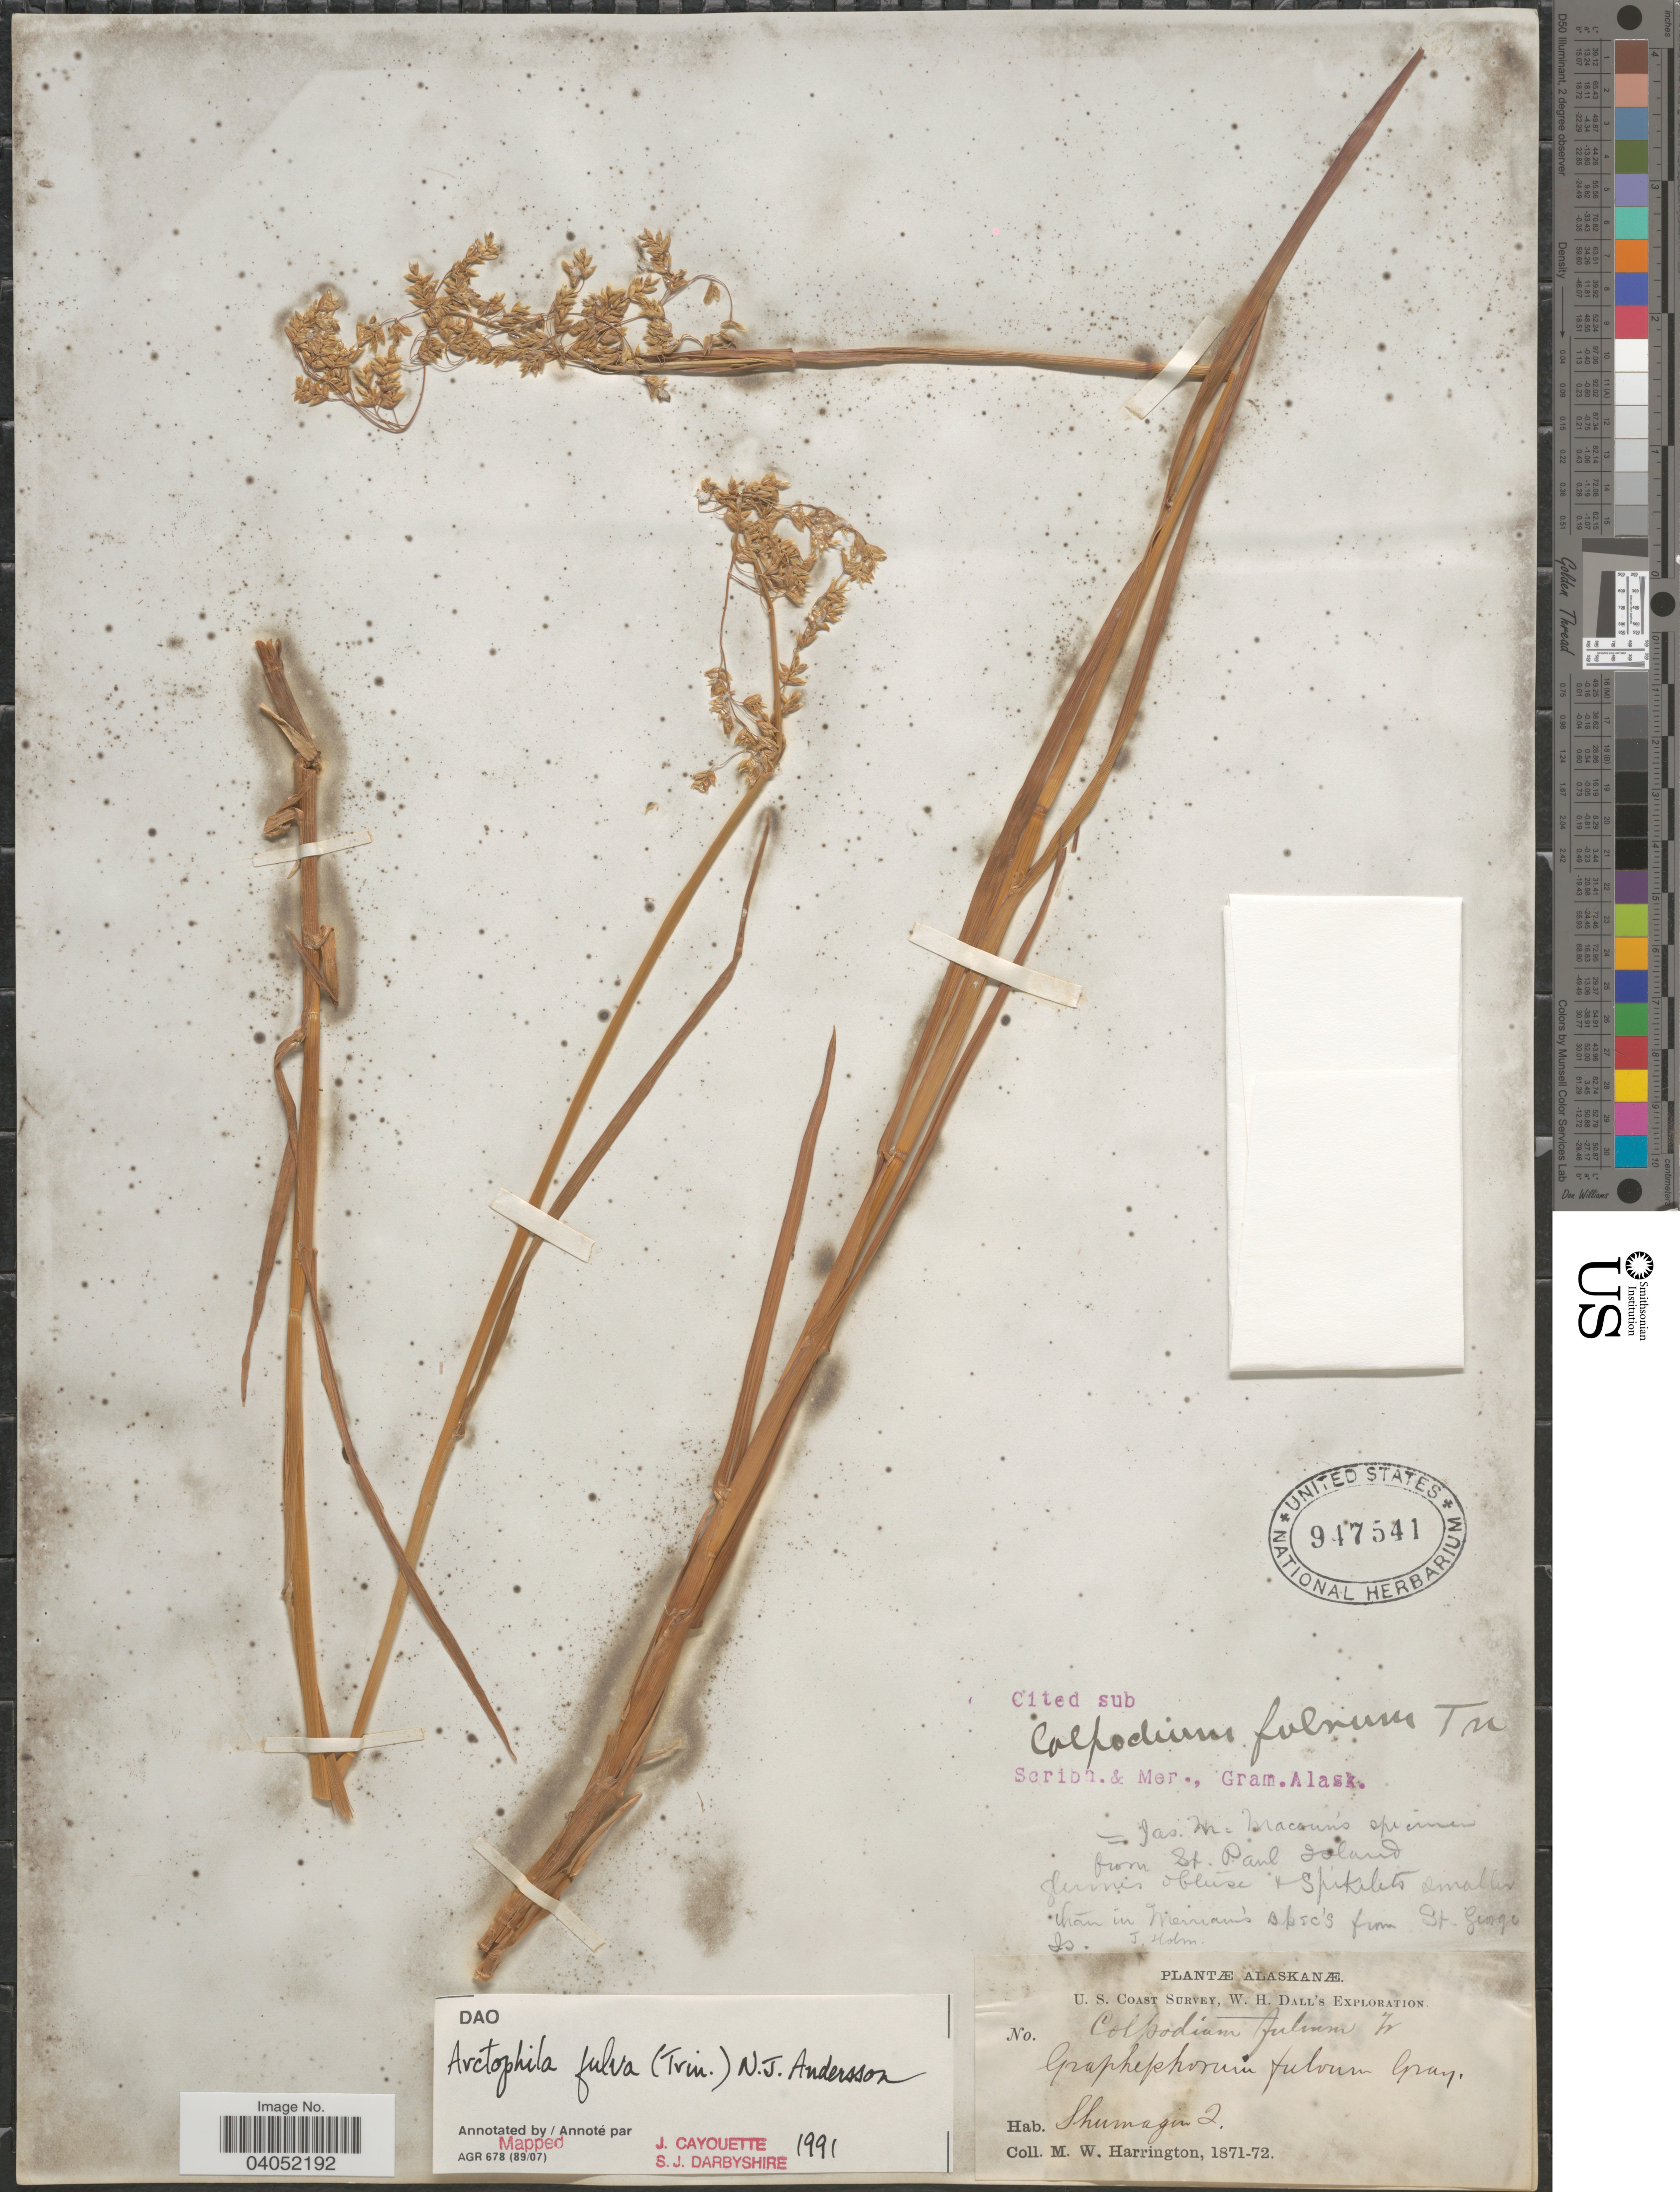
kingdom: Plantae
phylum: Tracheophyta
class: Liliopsida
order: Poales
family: Poaceae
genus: Arctophila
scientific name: Arctophila fulva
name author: (Trin.) Andersson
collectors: M. W. Harrington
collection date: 1871/1872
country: United States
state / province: Alaska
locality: Alaskanæ. Shumagin I.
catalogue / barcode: US 947541